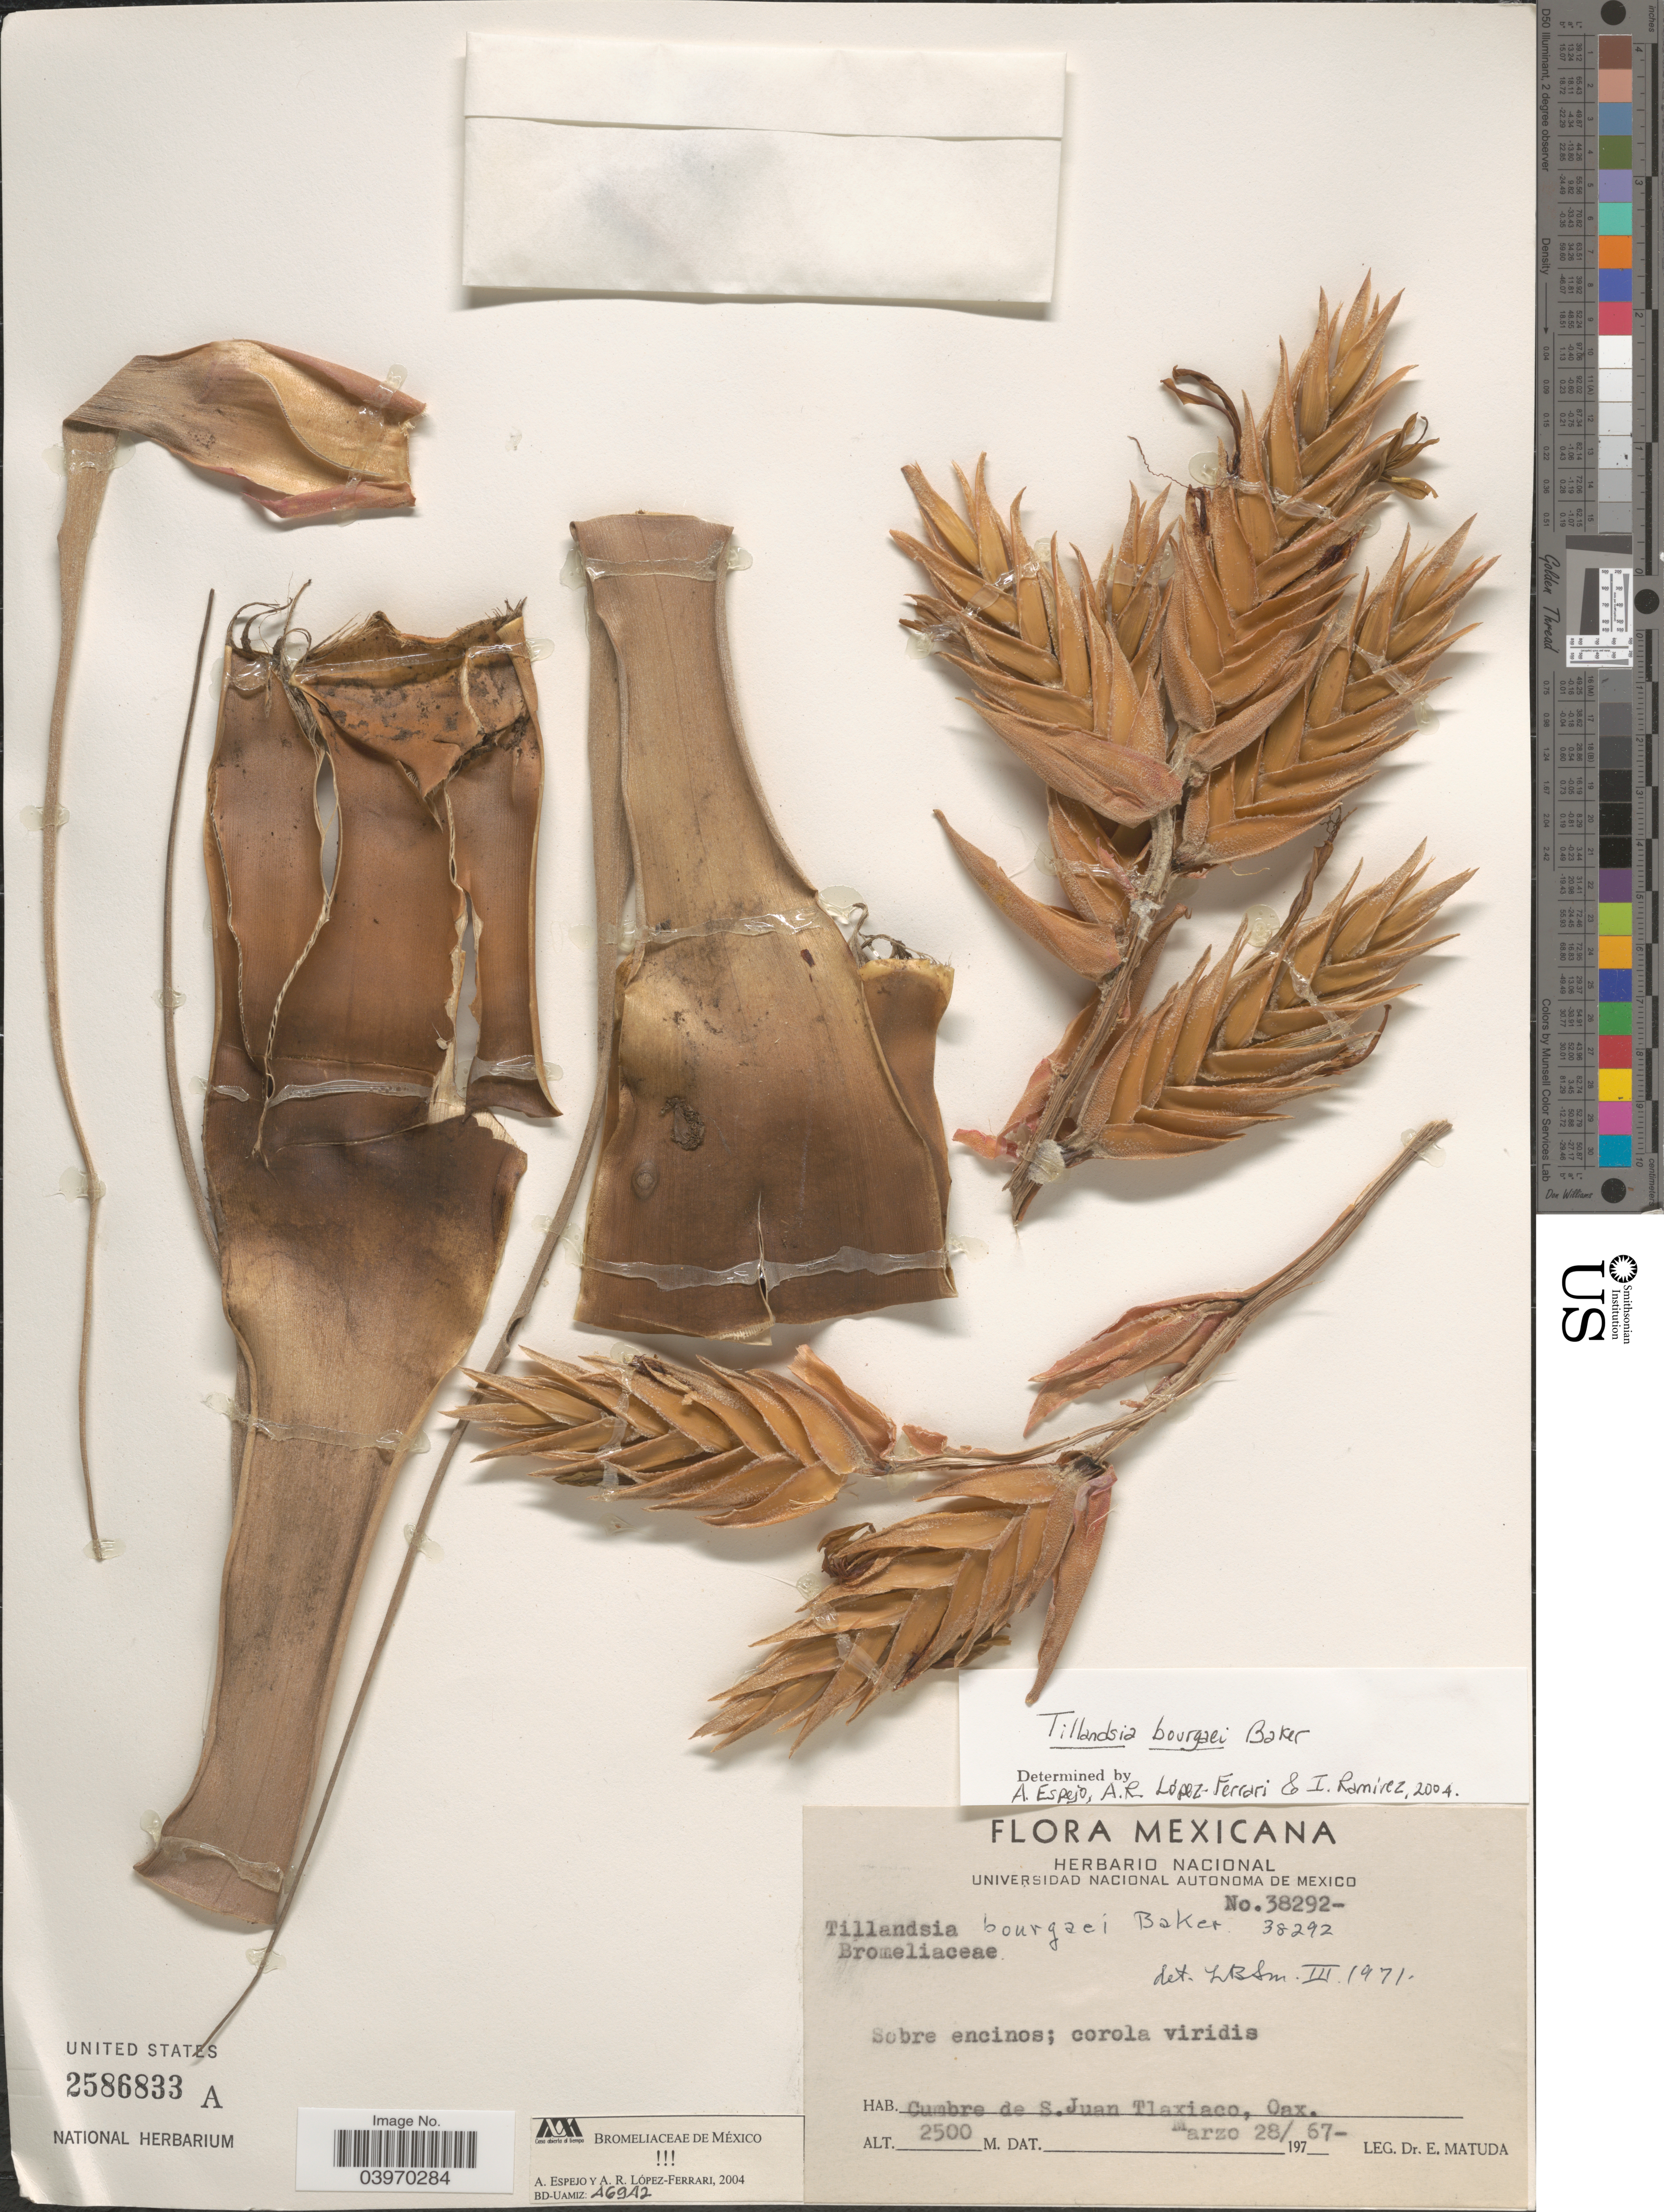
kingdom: Plantae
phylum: Tracheophyta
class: Liliopsida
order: Poales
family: Bromeliaceae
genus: Tillandsia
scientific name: Tillandsia bourgaei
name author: Baker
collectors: E. Matuda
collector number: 38292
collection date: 1967-03-28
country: Mexico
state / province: Oaxaca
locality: Cumbre de S.Juan Tlaxiaco.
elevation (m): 2500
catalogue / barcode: US 2586833A